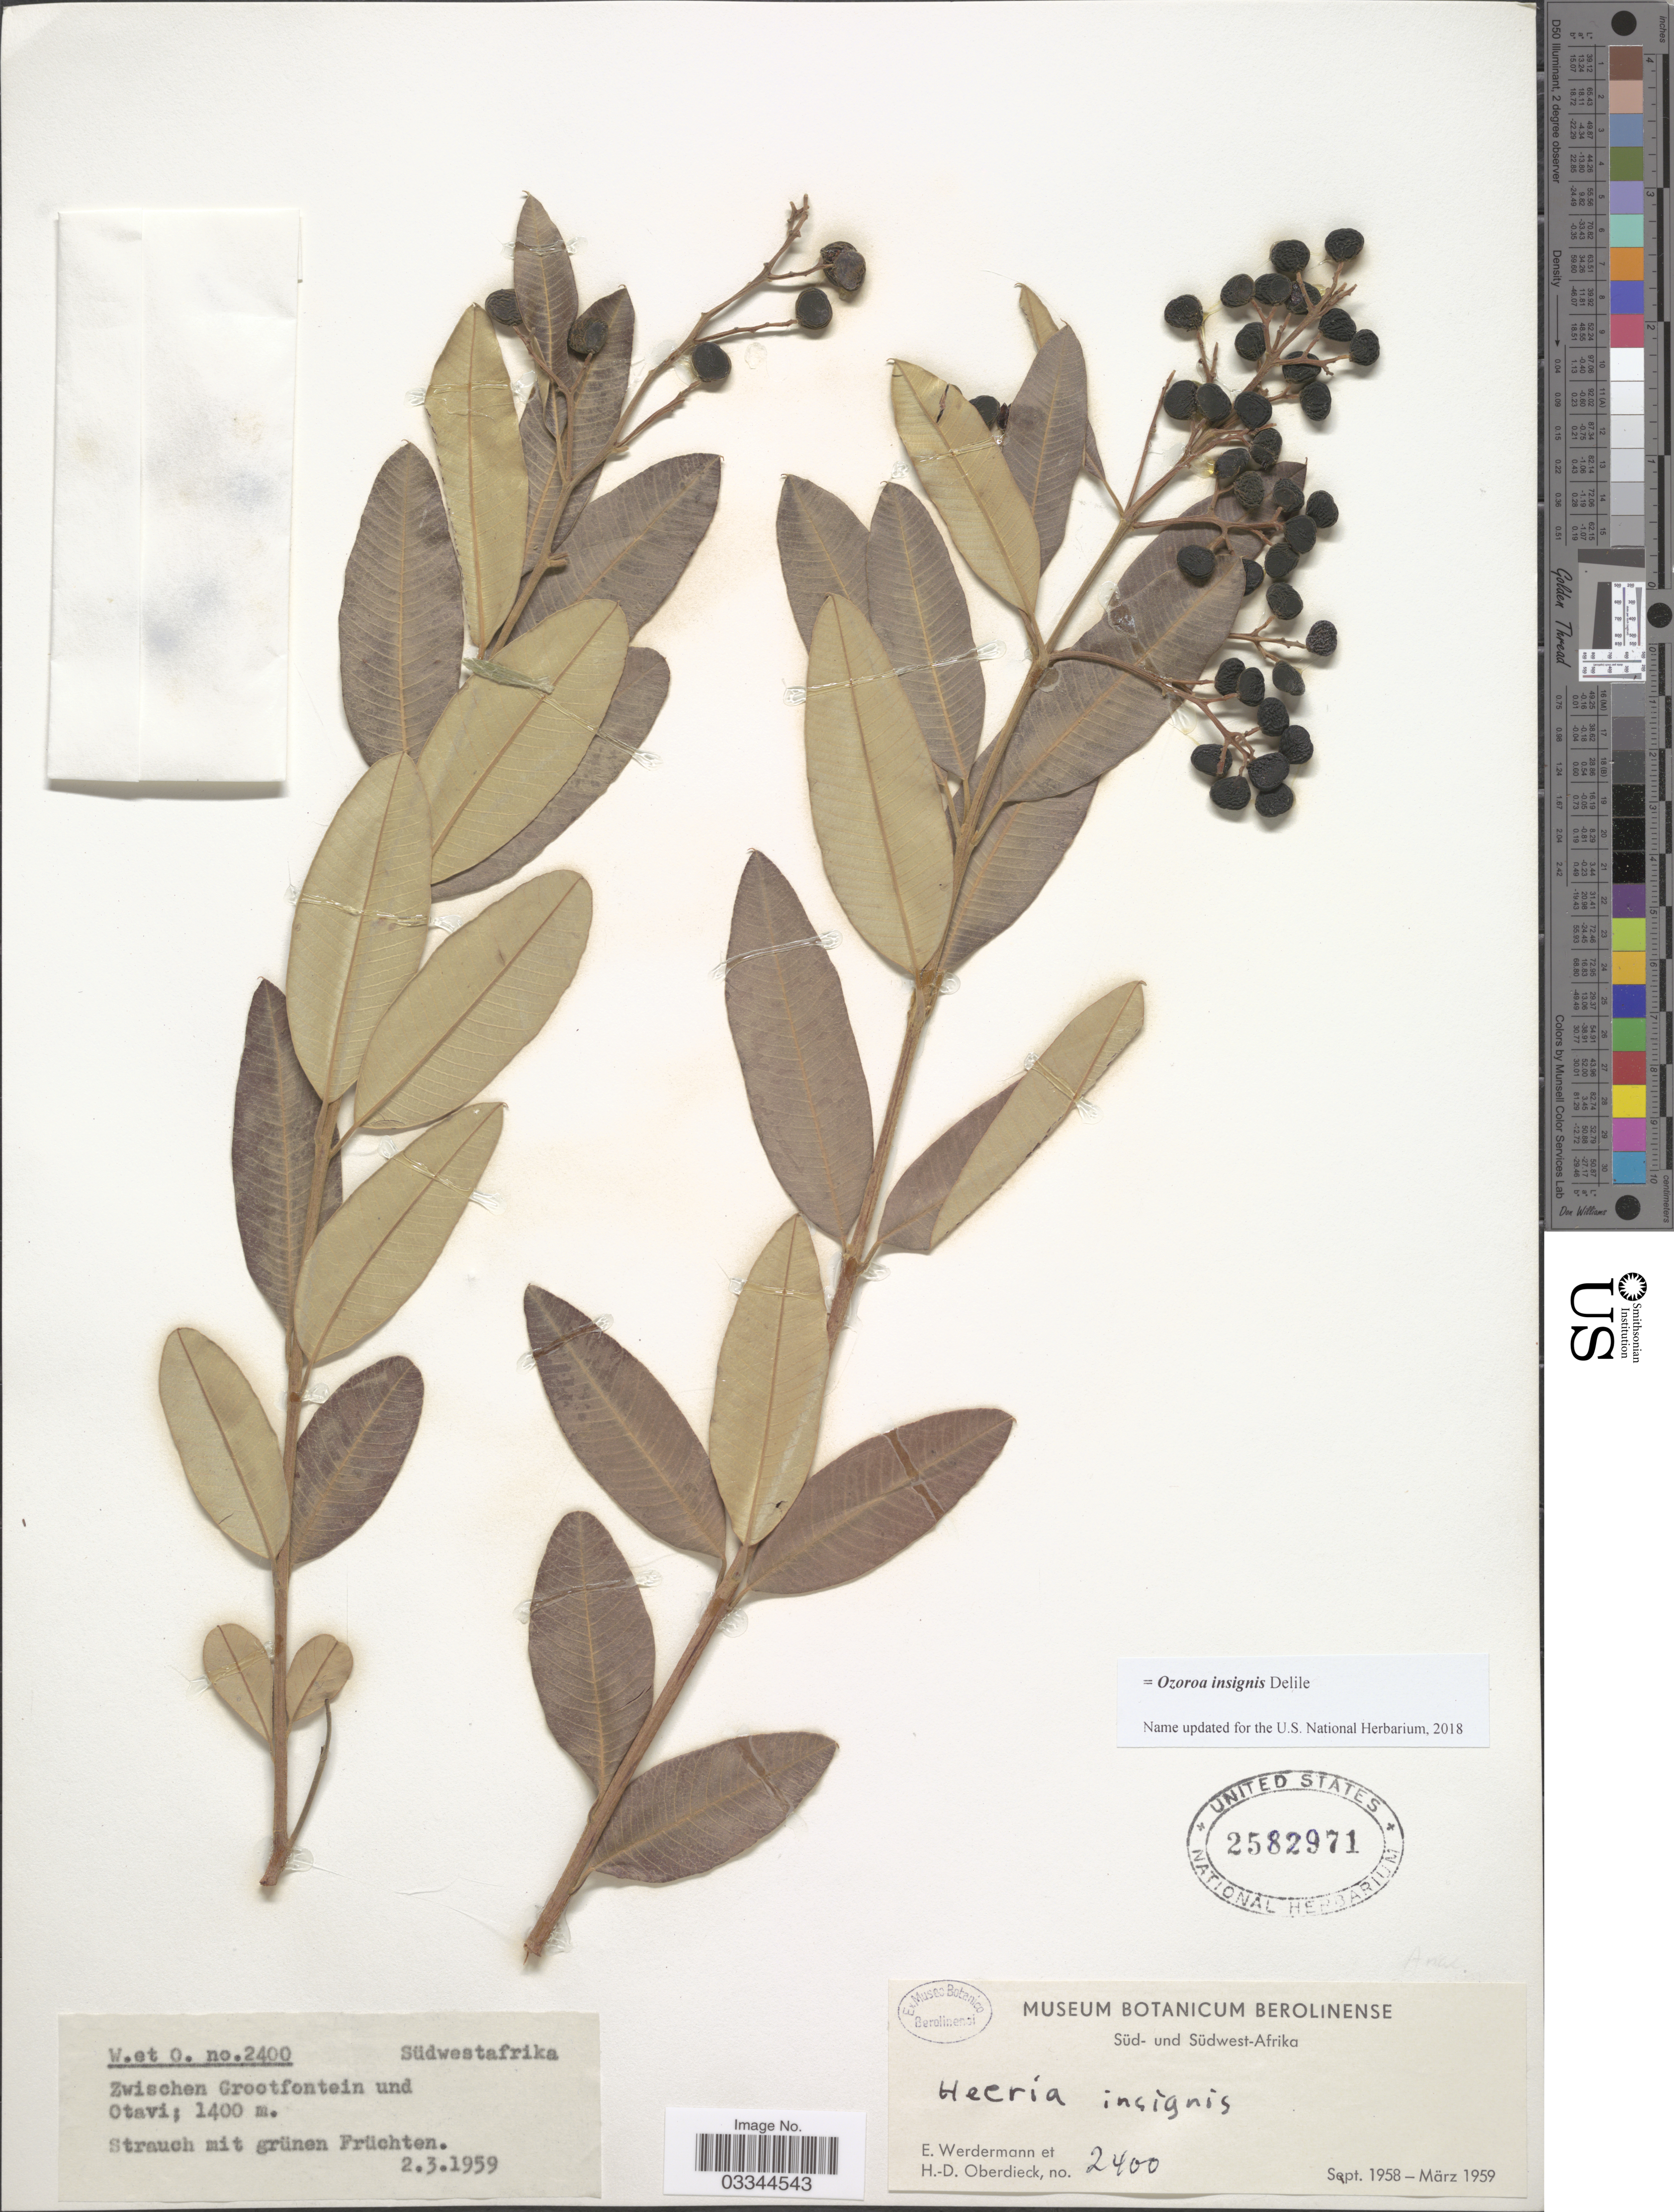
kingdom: Plantae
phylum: Tracheophyta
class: Magnoliopsida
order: Sapindales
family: Anacardiaceae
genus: Ozoroa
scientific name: Ozoroa insignis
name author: Delile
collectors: E. Werdermann & H. Oberdieck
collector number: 2400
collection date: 1959-03-02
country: Namibia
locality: Südwestafrika. Zwischen Grootfontein und Otavi.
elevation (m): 1400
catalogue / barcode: US 2582971